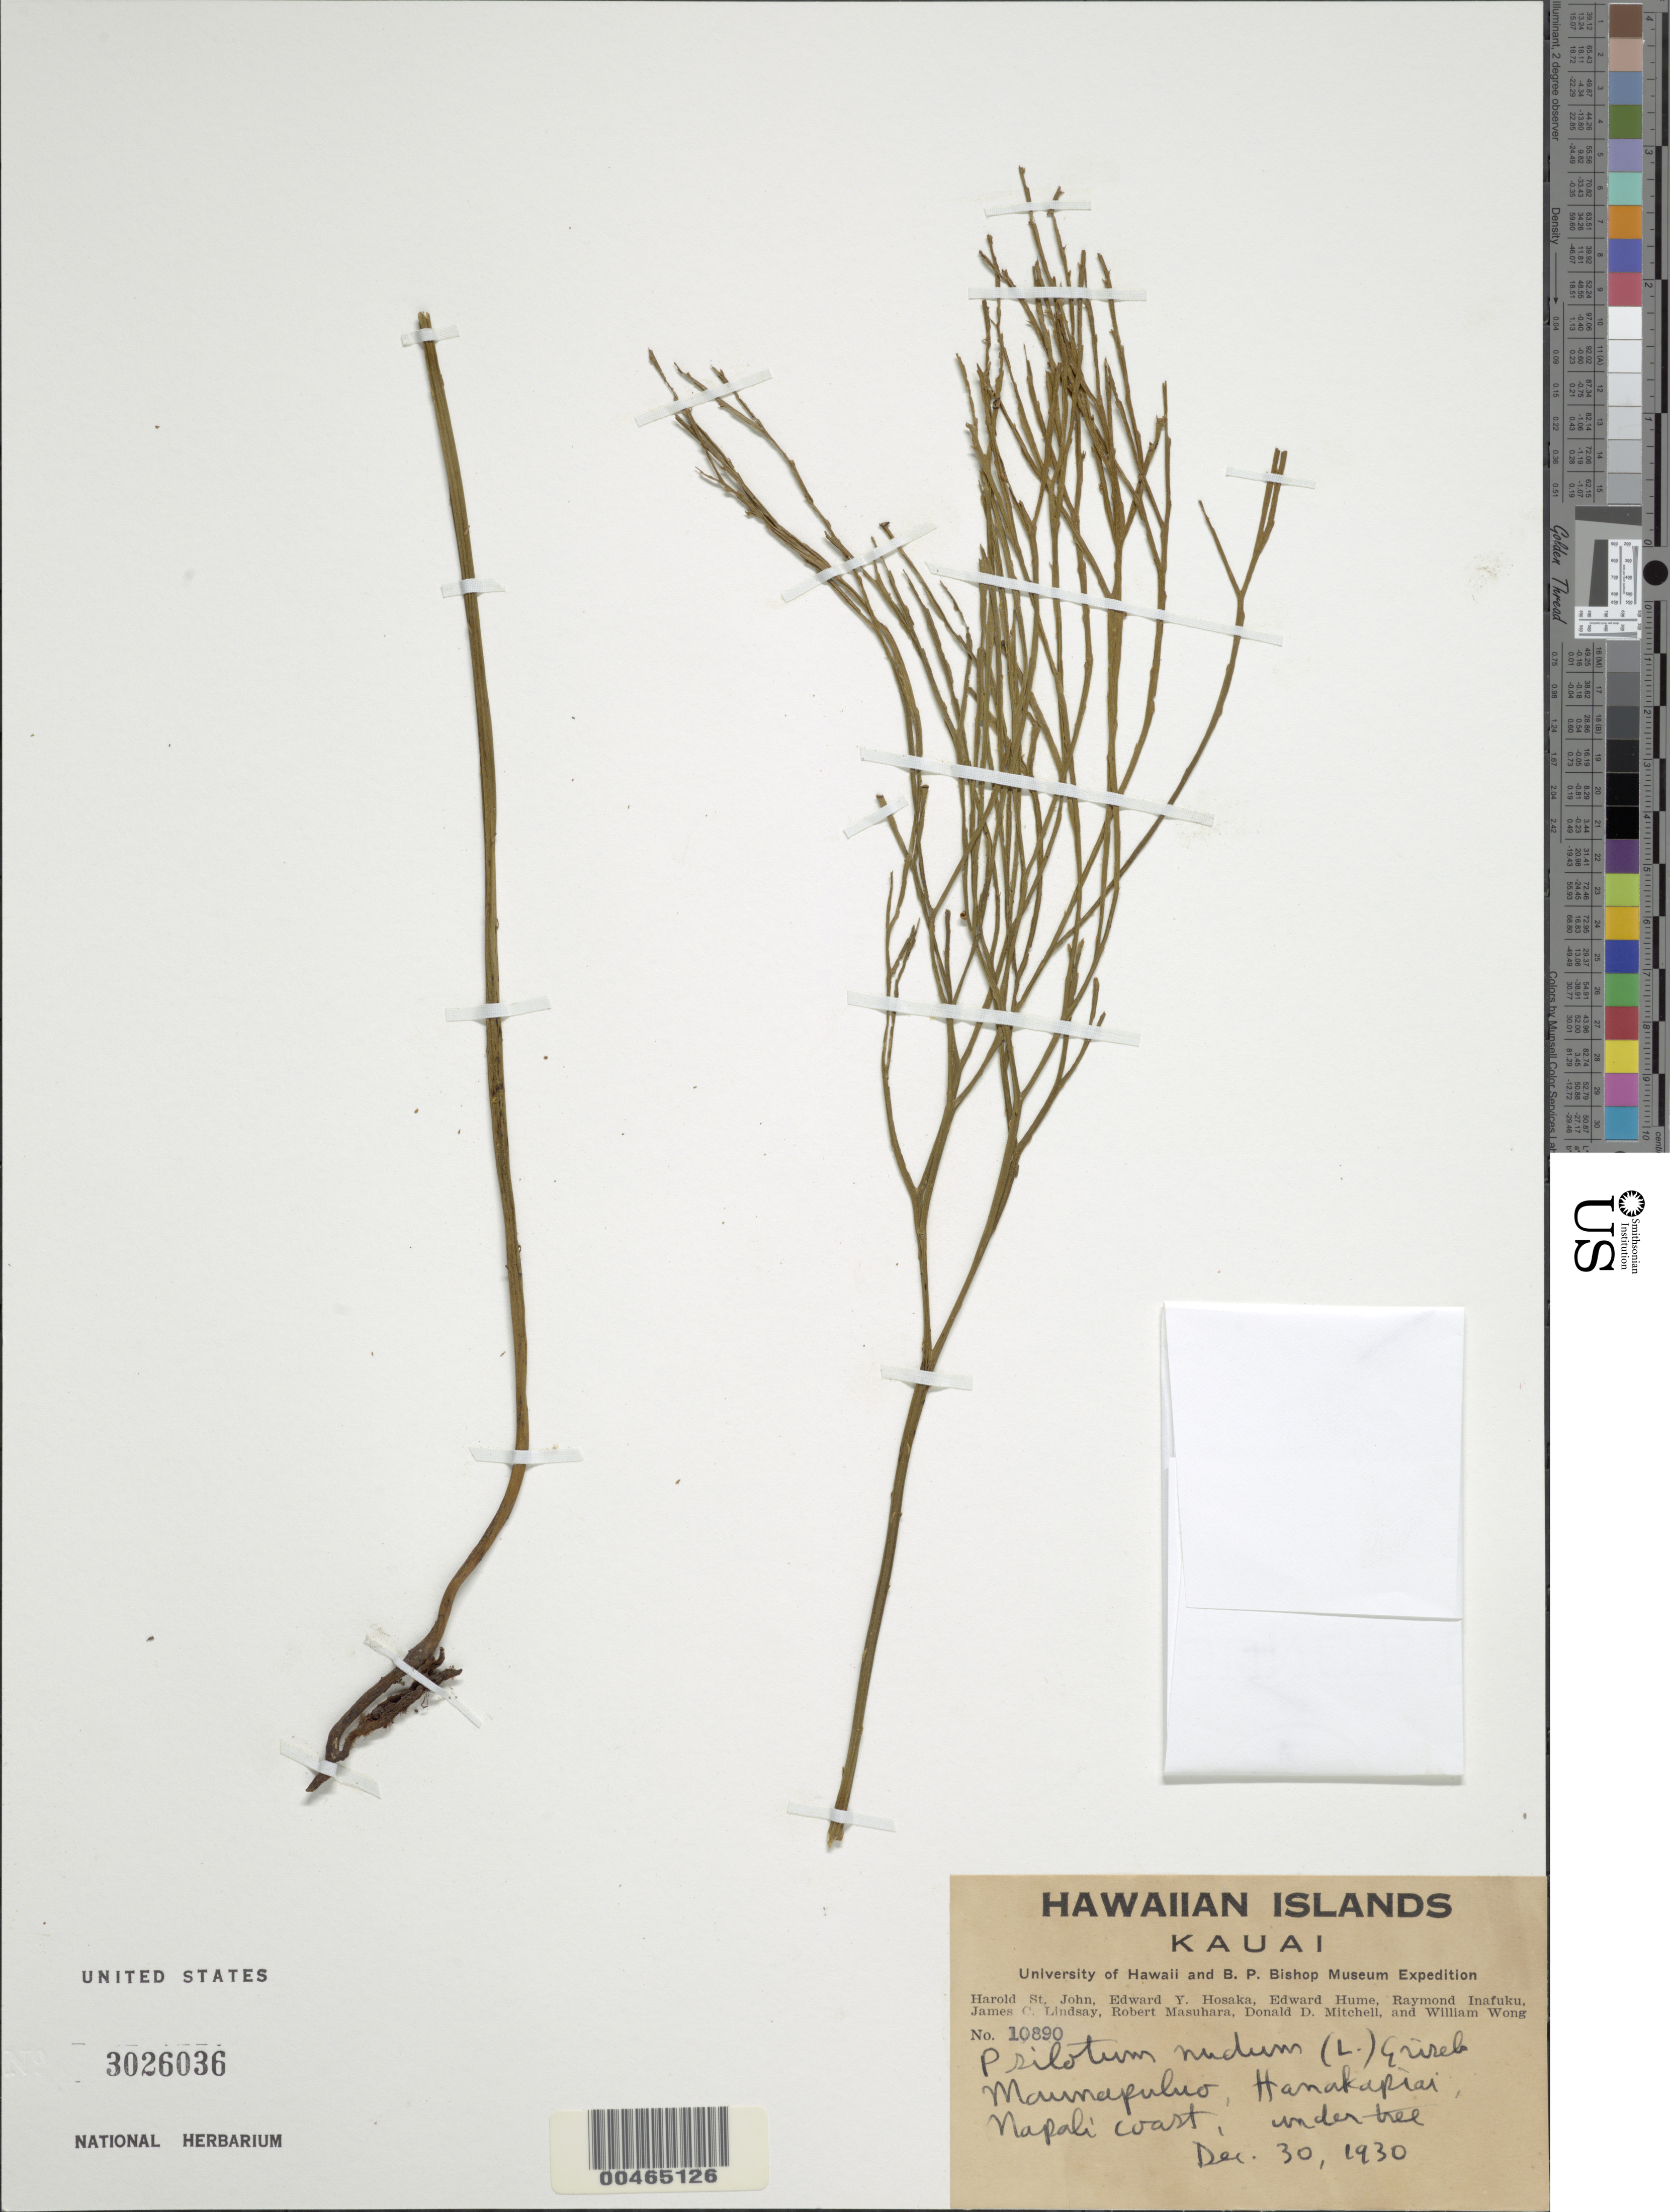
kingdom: Plantae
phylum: Tracheophyta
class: Polypodiopsida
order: Psilotales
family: Psilotaceae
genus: Psilotum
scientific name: Psilotum nudum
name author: (L.) P. Beauv.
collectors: H. St. John, E. Y. Hosaka, E. Hume & R. Inafuku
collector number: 10890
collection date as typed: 30 Dec 1930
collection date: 1930-12-30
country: United States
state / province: Hawaii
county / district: Kauai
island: Kaua'i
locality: Maunapuluo, Hanakapiai, Napali Coast, Kauai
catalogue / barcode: US 3026036